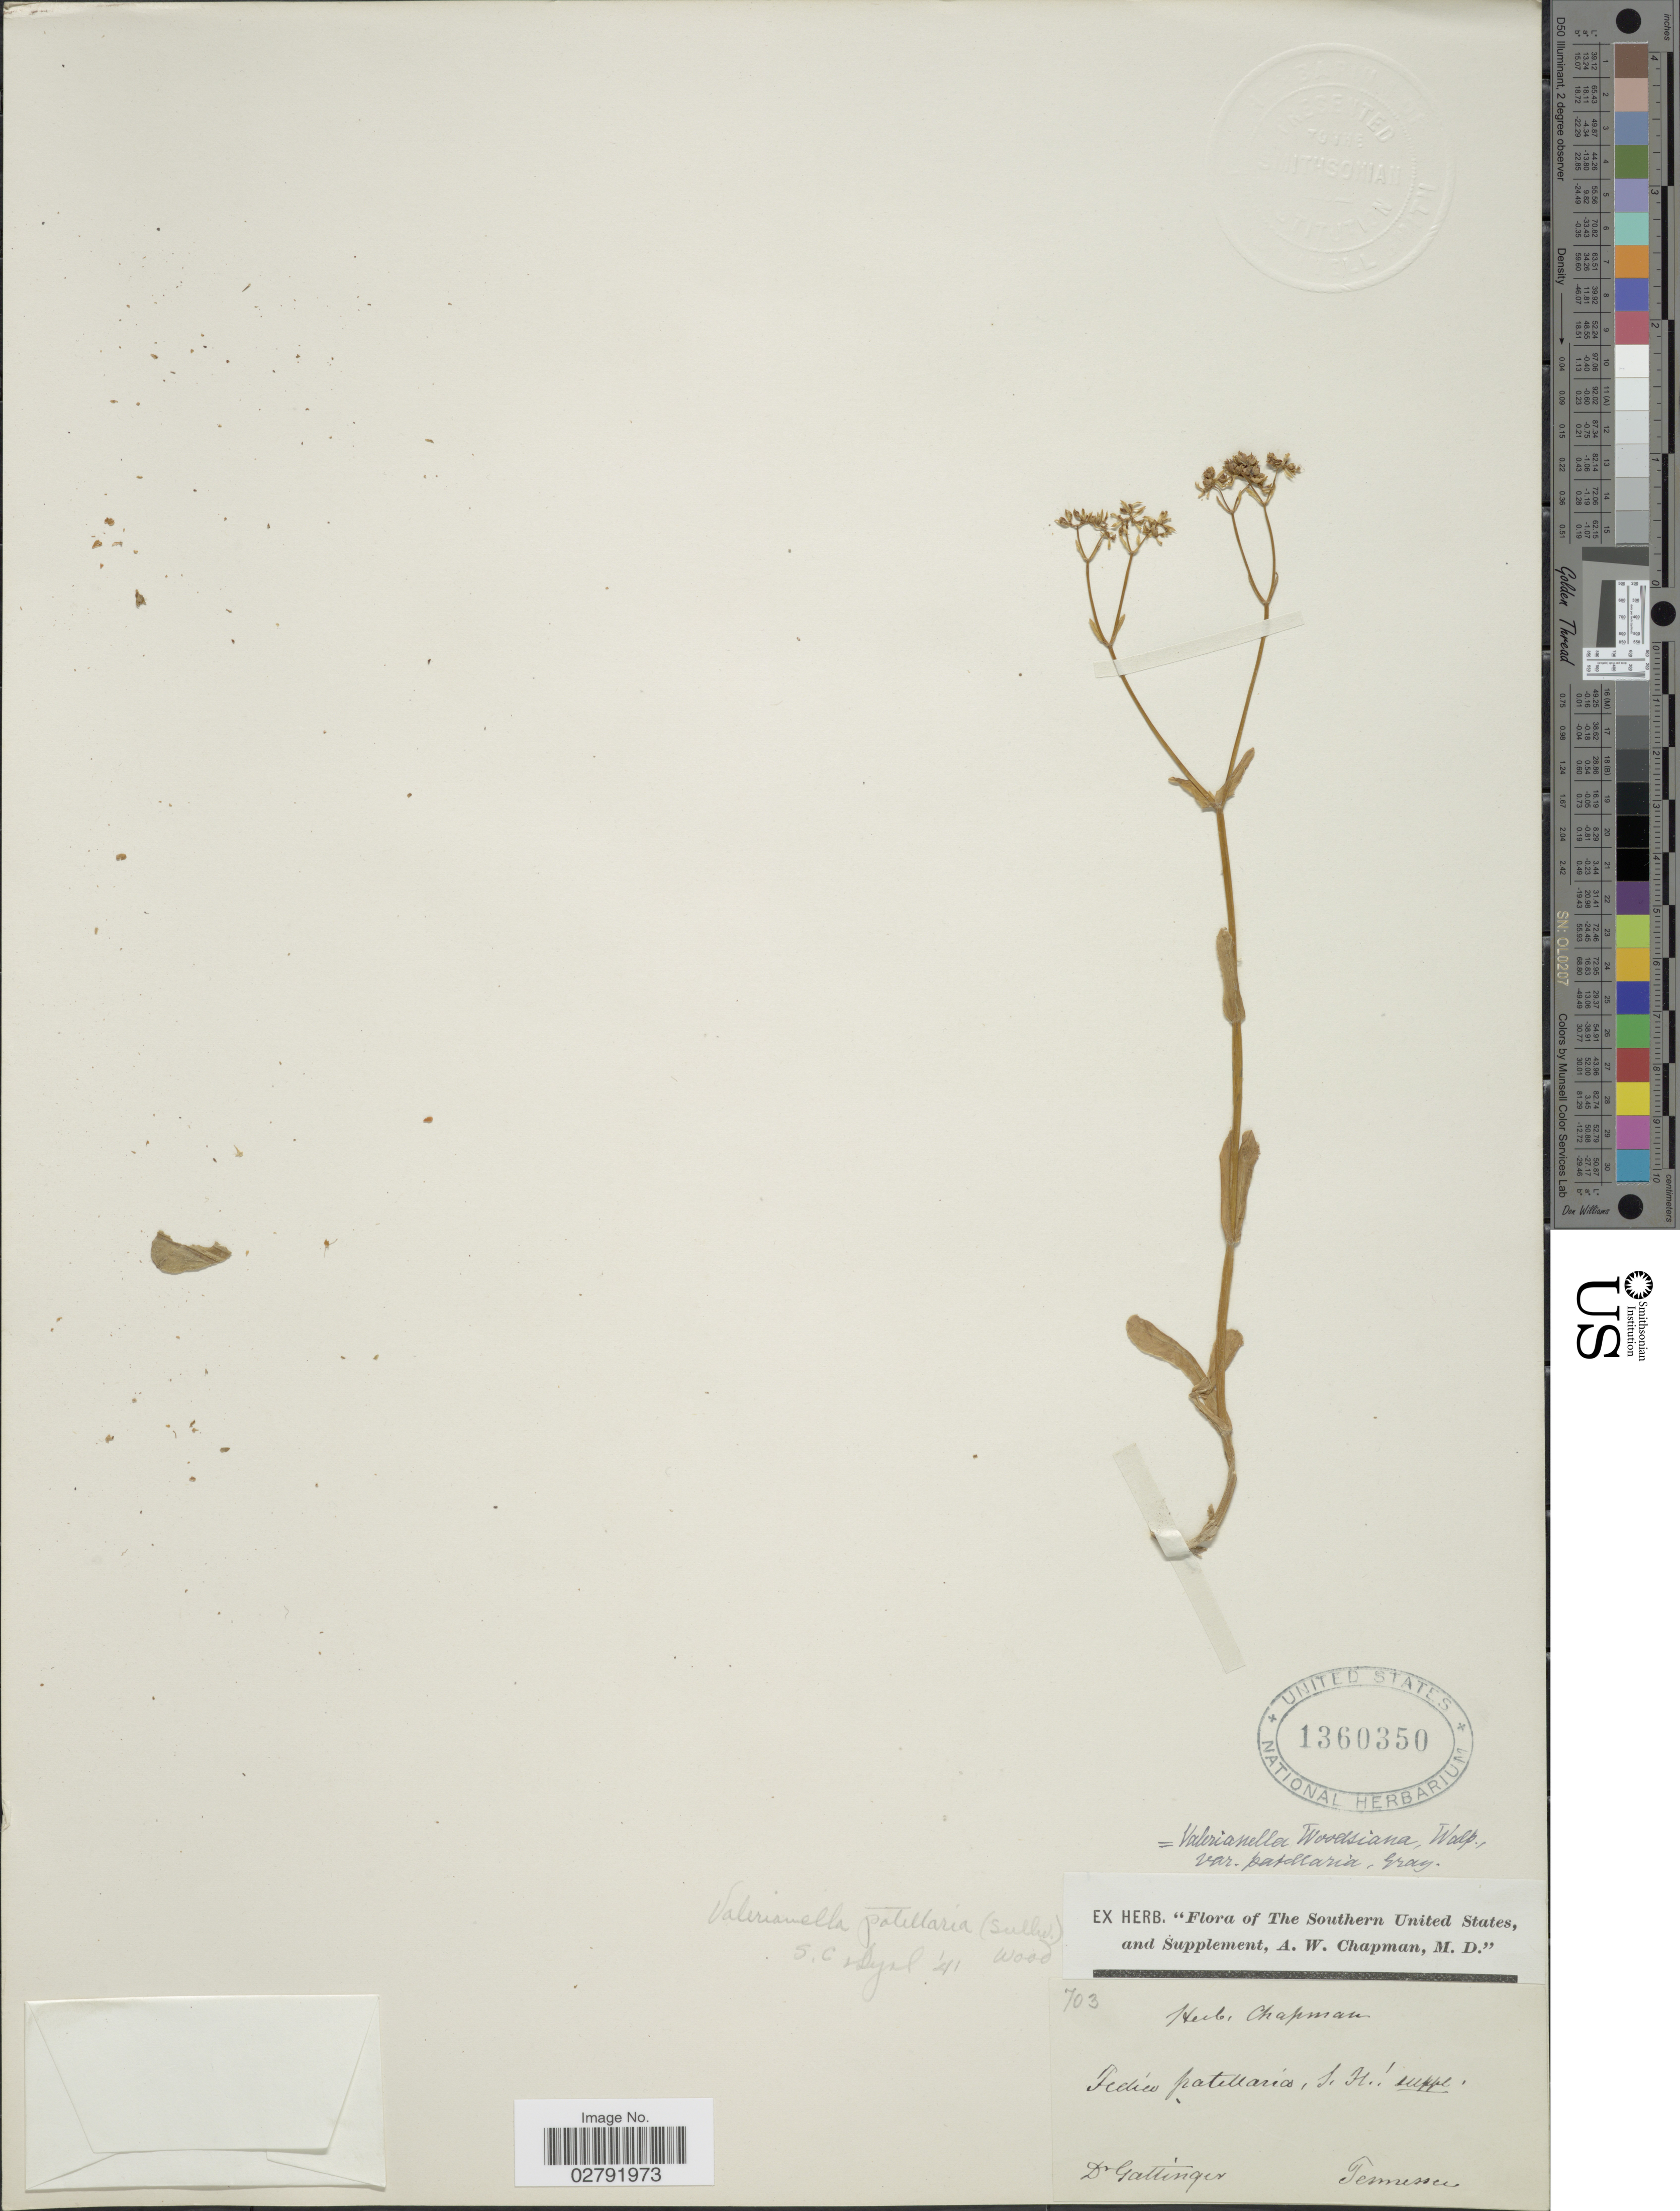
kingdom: Plantae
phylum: Tracheophyta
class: Magnoliopsida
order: Dipsacales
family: Caprifoliaceae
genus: Valerianella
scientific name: Valerianella patellaria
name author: (Sull. ex A. Gray) Alph. Wood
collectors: Gattinger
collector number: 703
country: United States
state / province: Tennessee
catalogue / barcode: US 1360350